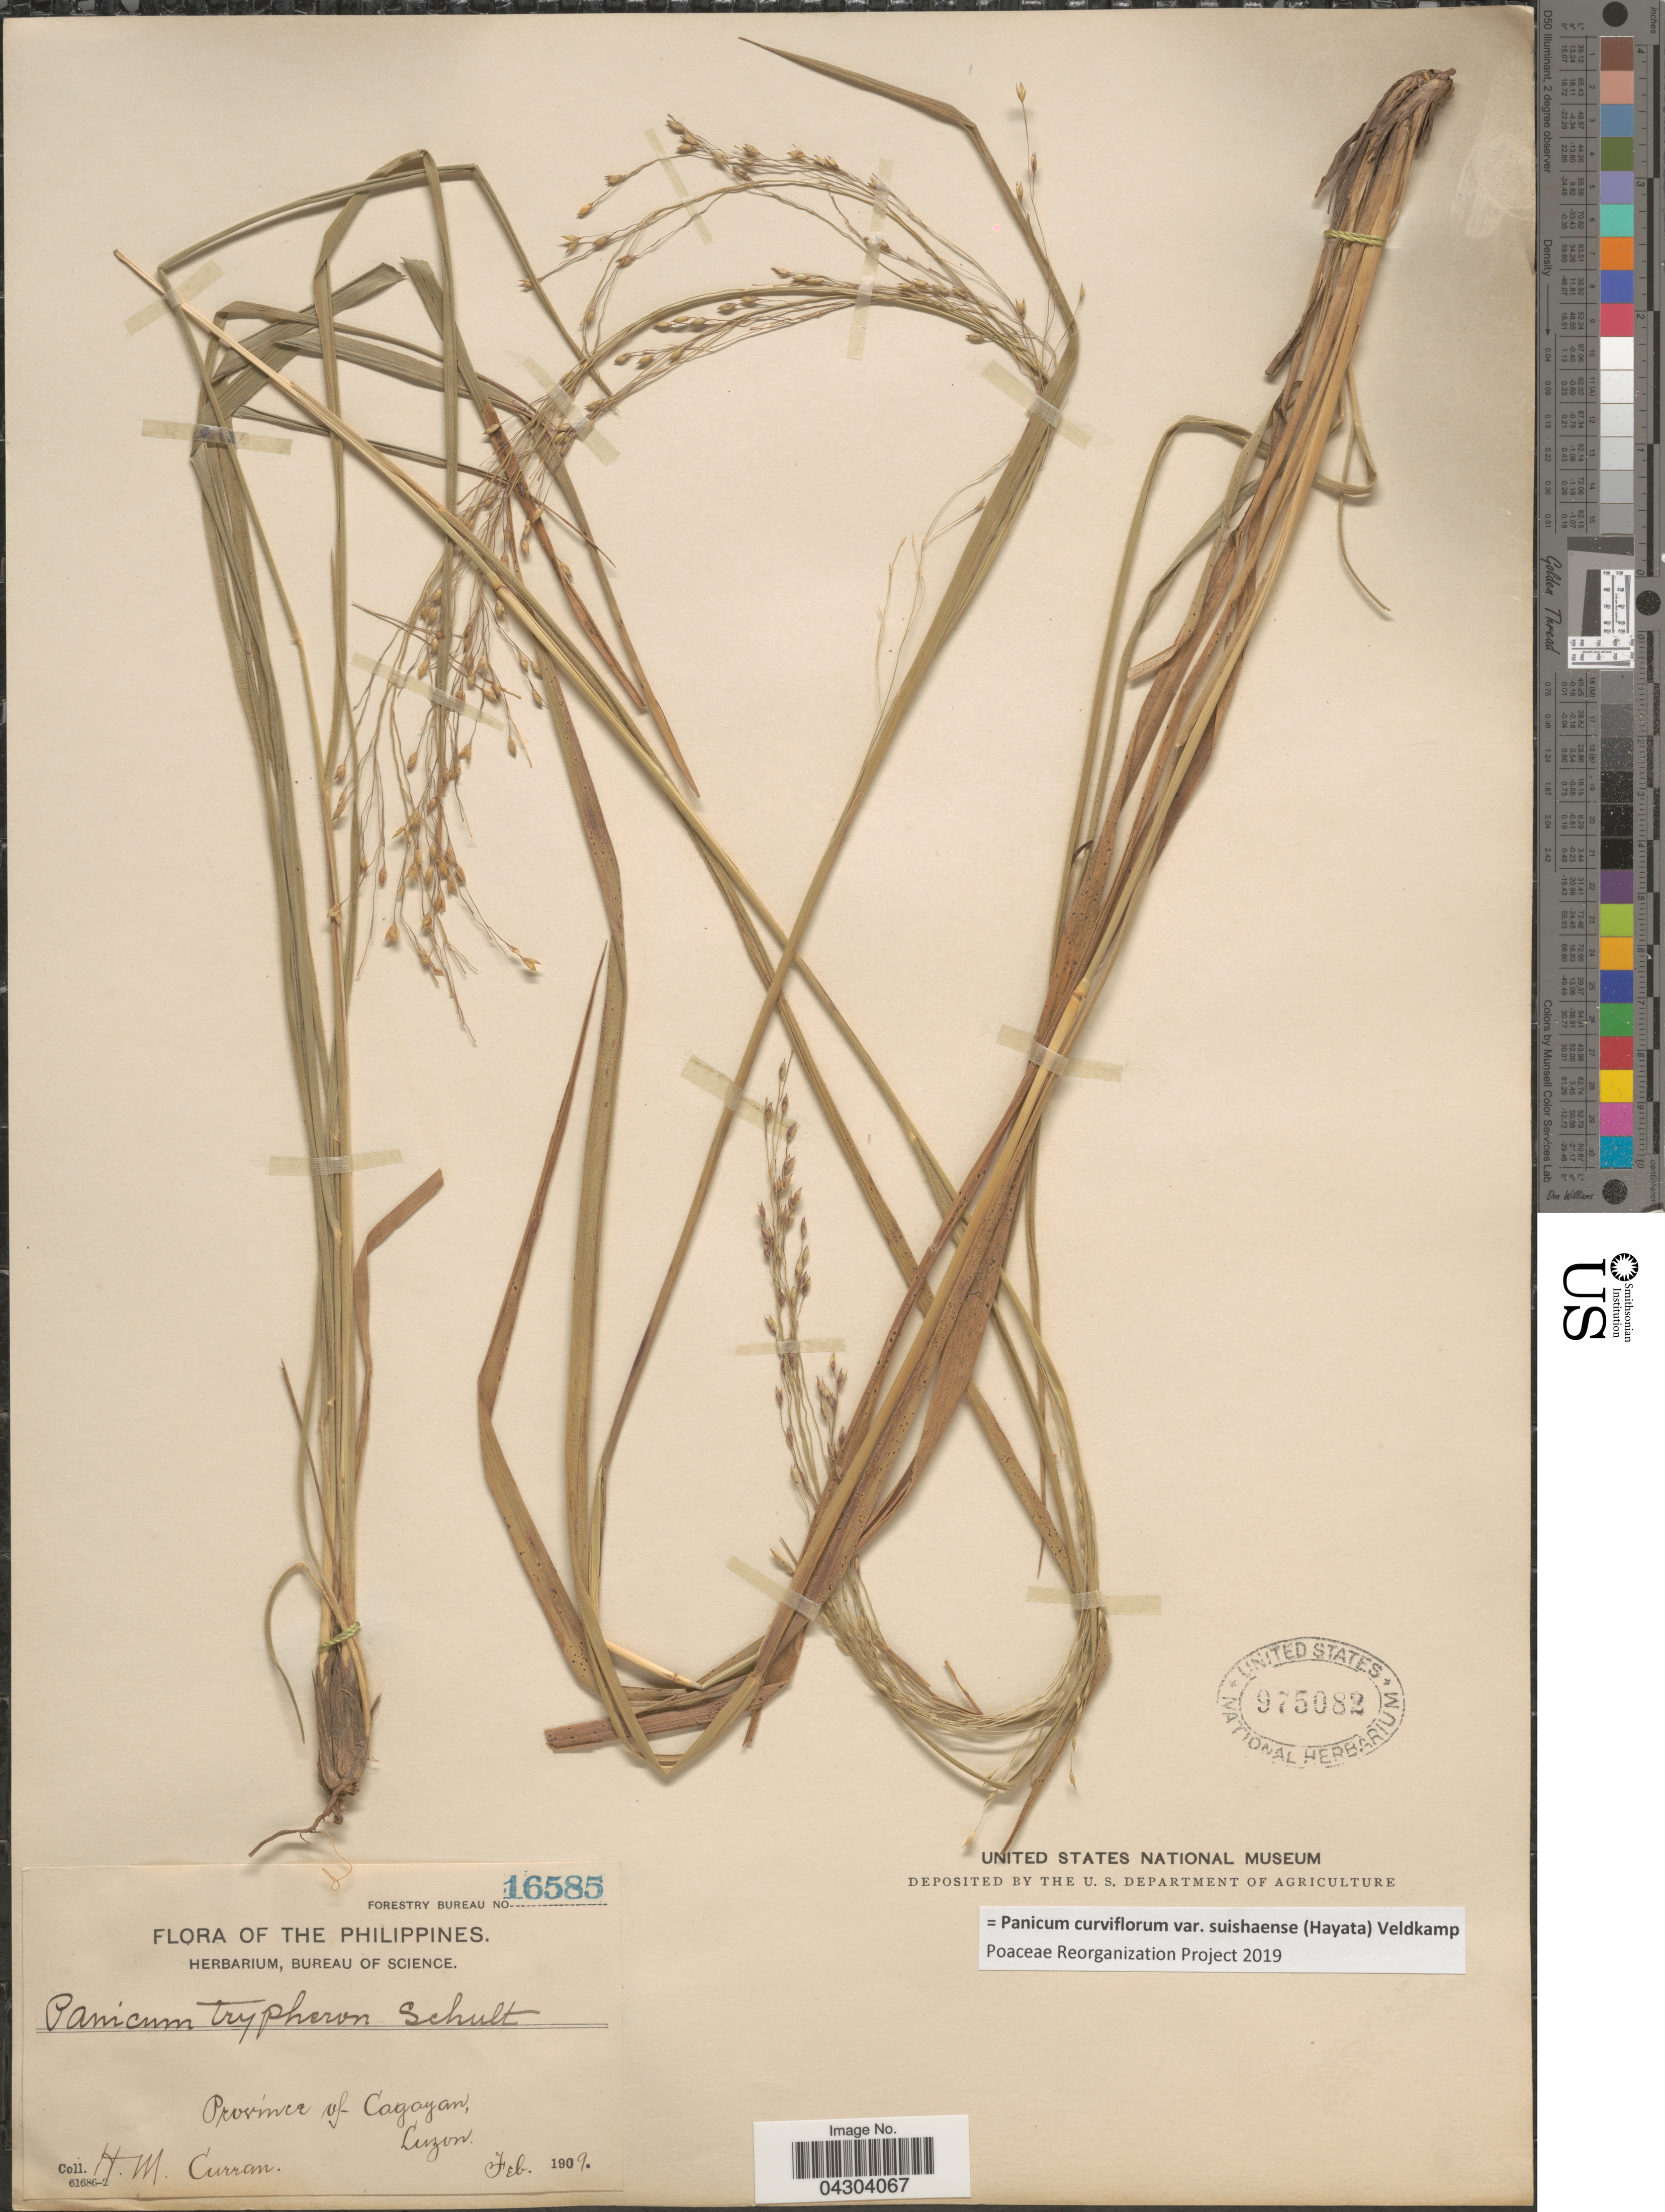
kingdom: Plantae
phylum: Tracheophyta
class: Liliopsida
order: Poales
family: Poaceae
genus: Panicum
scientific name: Panicum curviflorum var. suishaense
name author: (Hayata) Veldkamp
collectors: H. M. Curran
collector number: Forestry Bureau 16585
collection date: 1909-02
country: Philippines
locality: Province of Cagayan, Luzon.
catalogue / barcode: US 975082